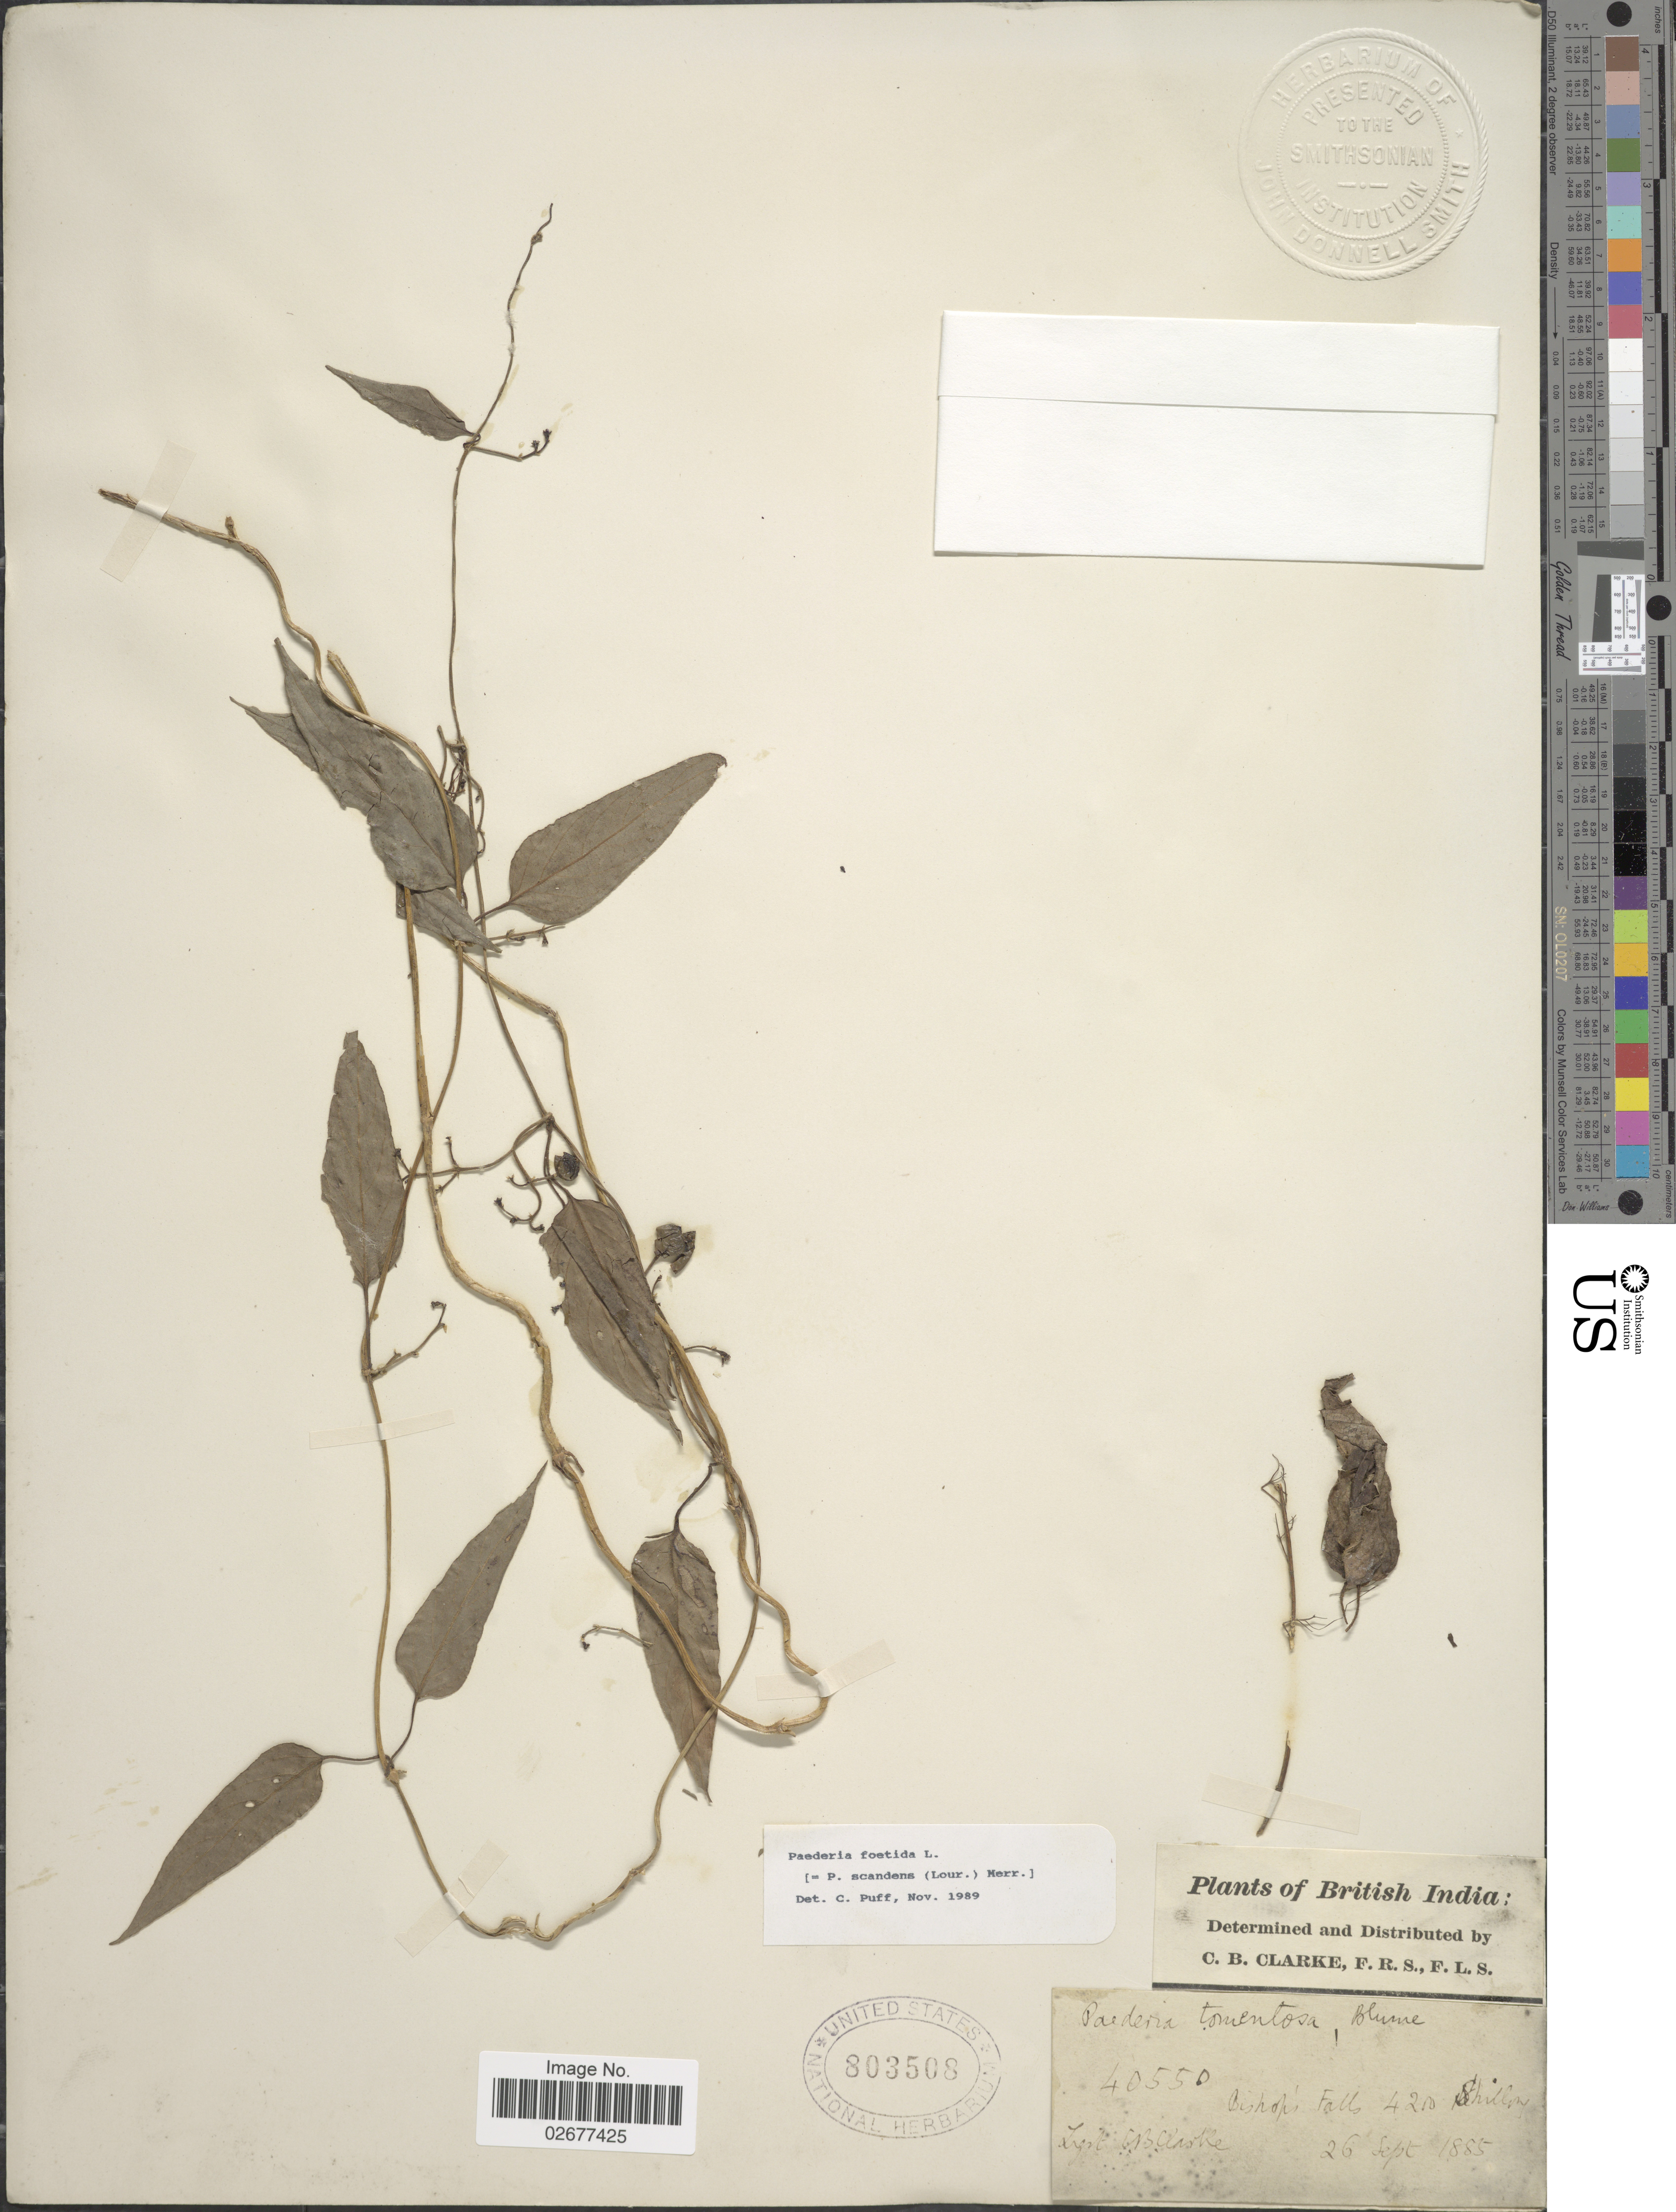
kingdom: Plantae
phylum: Tracheophyta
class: Magnoliopsida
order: Gentianales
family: Rubiaceae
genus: Paederia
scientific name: Paederia foetida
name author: L.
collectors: C. B. Clarke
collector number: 40550*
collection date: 1885-09-26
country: India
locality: British India. Bishop's Falls. Shillong.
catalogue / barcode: US 803508